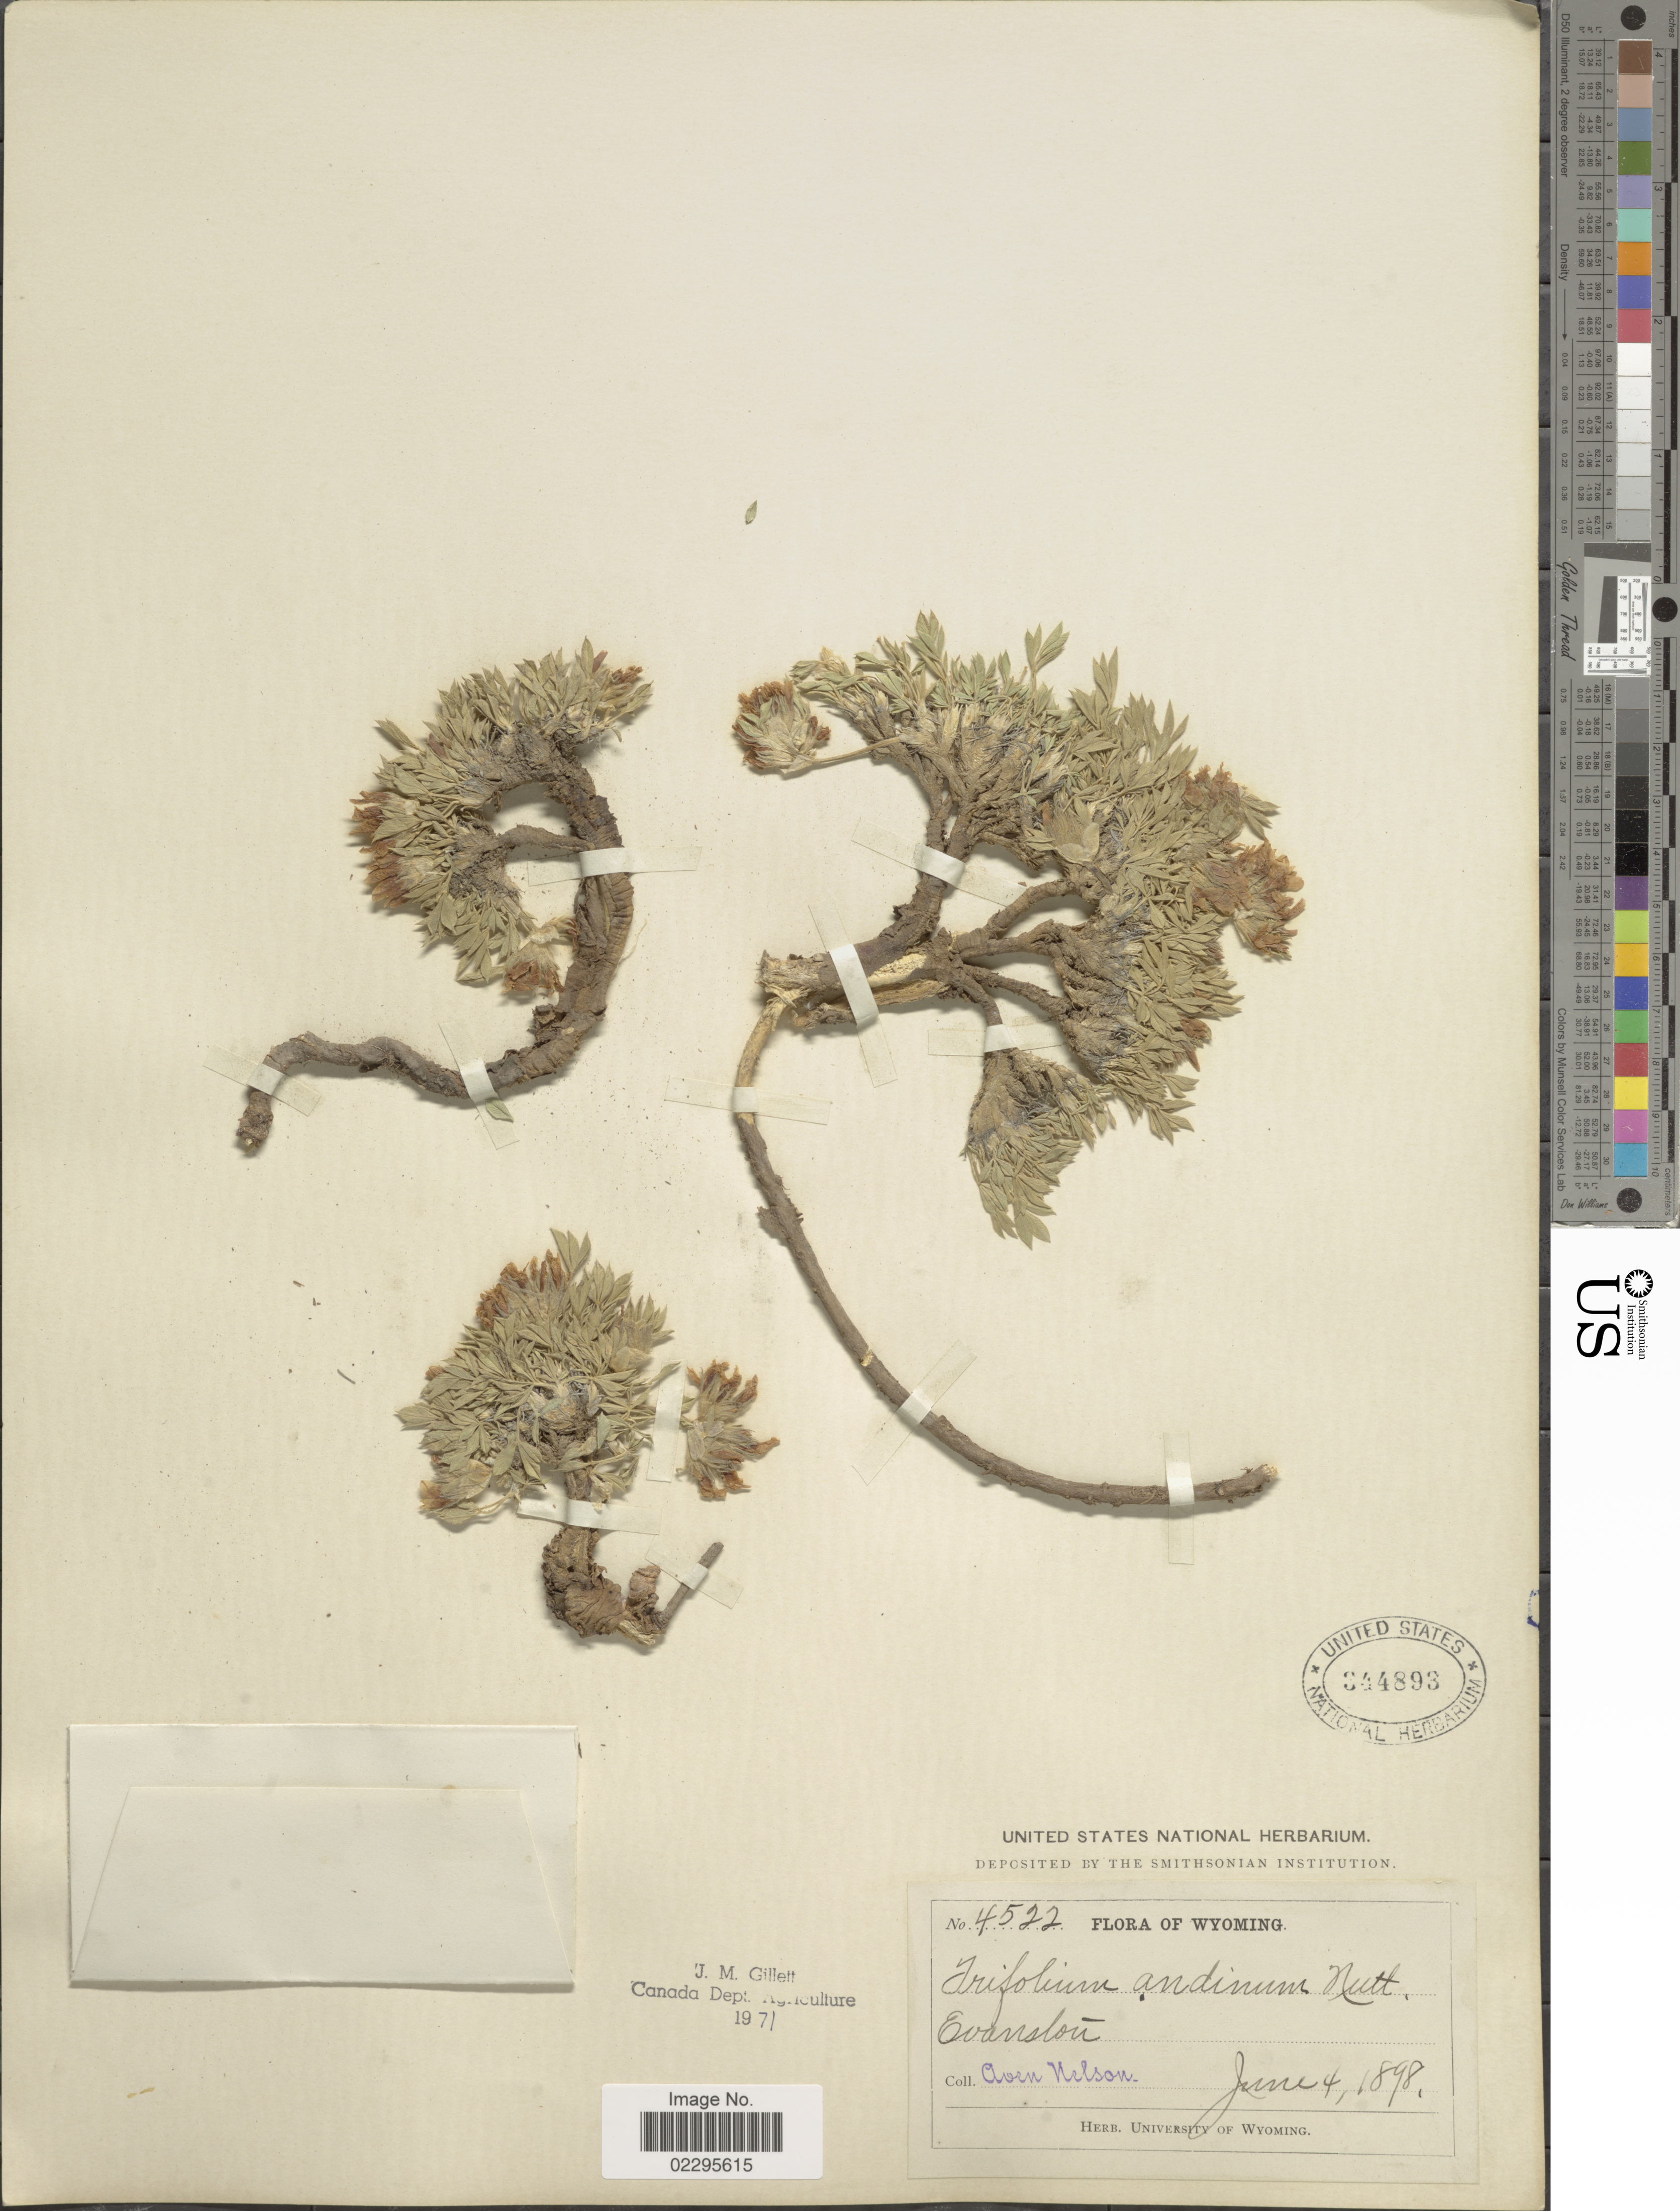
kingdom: Plantae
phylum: Tracheophyta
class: Magnoliopsida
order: Fabales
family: Fabaceae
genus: Trifolium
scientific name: Trifolium andinum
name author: Nutt.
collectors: A. Nelson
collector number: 4522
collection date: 1898-06-04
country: United States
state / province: Wyoming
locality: Evanston [unsure placement]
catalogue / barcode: US 344893